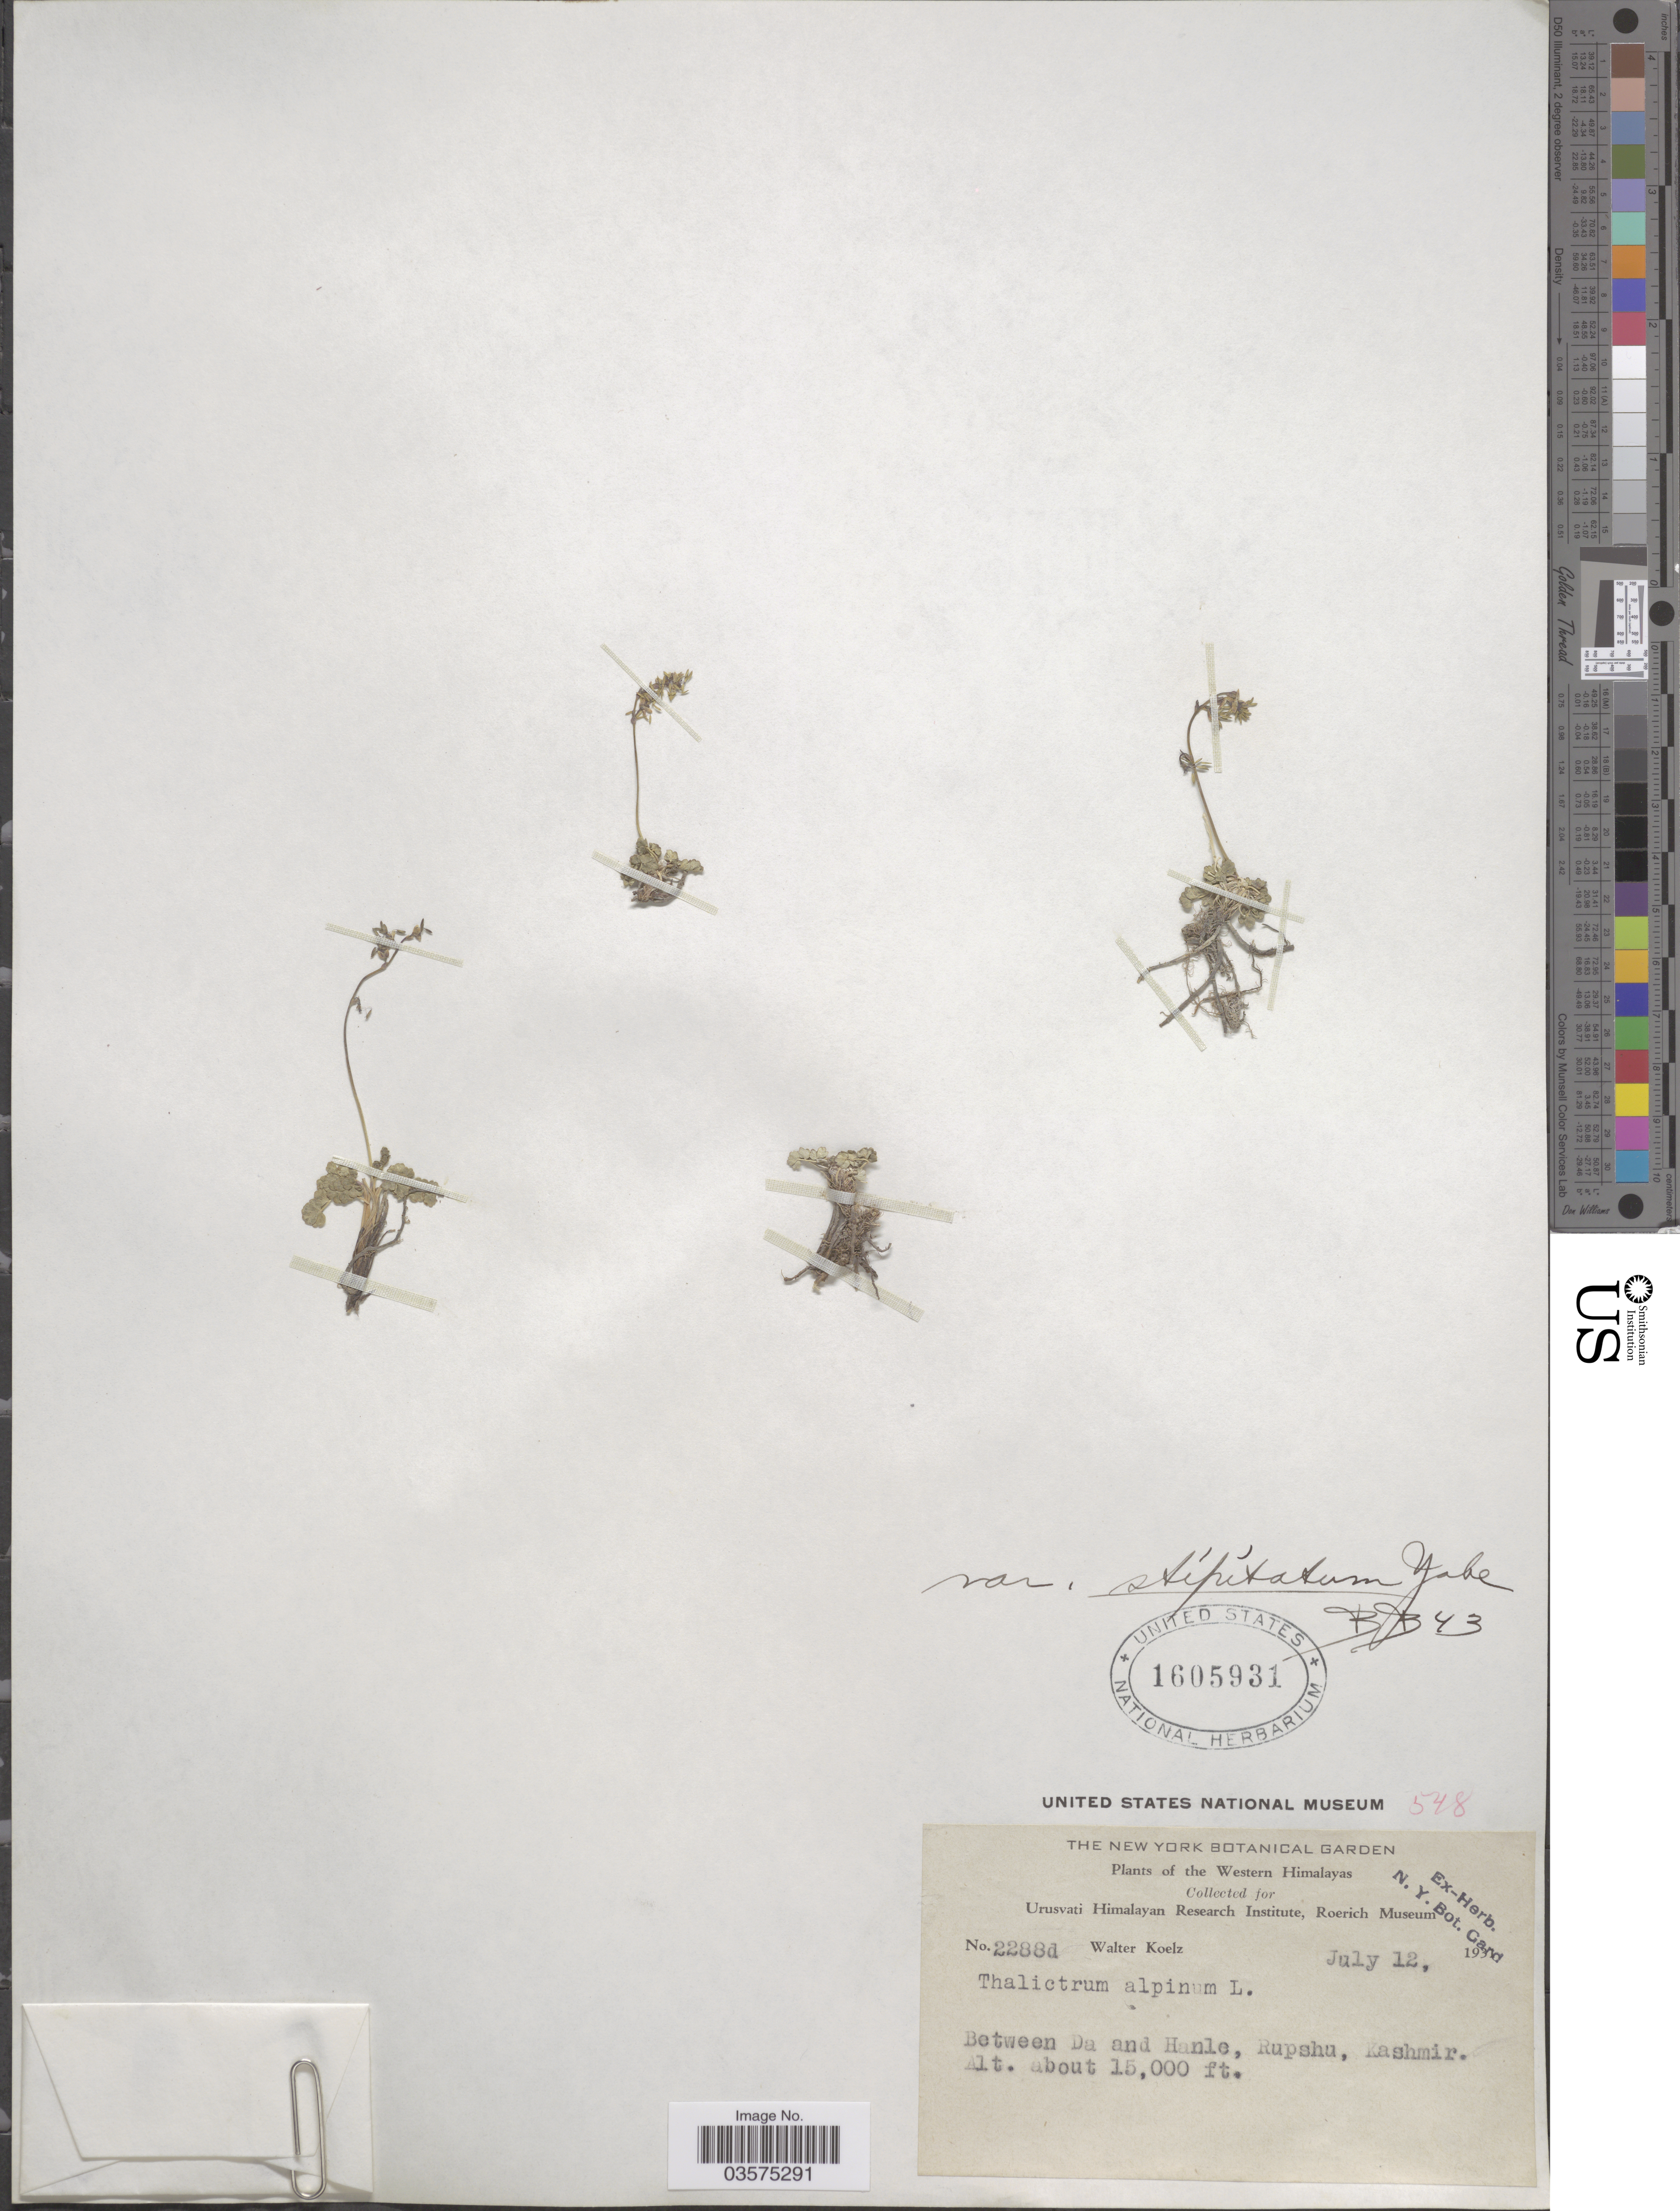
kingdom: Plantae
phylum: Tracheophyta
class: Magnoliopsida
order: Ranunculales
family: Ranunculaceae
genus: Thalictrum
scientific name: Thalictrum alpinum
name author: L.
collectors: W. N. Koelz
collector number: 2288d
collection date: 1931-07-12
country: India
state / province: Jammu and Kashmir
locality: The Western Himalayas. Between Da and Hanle, Rupshu, Kashmir.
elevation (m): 4572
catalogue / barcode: US 1605931